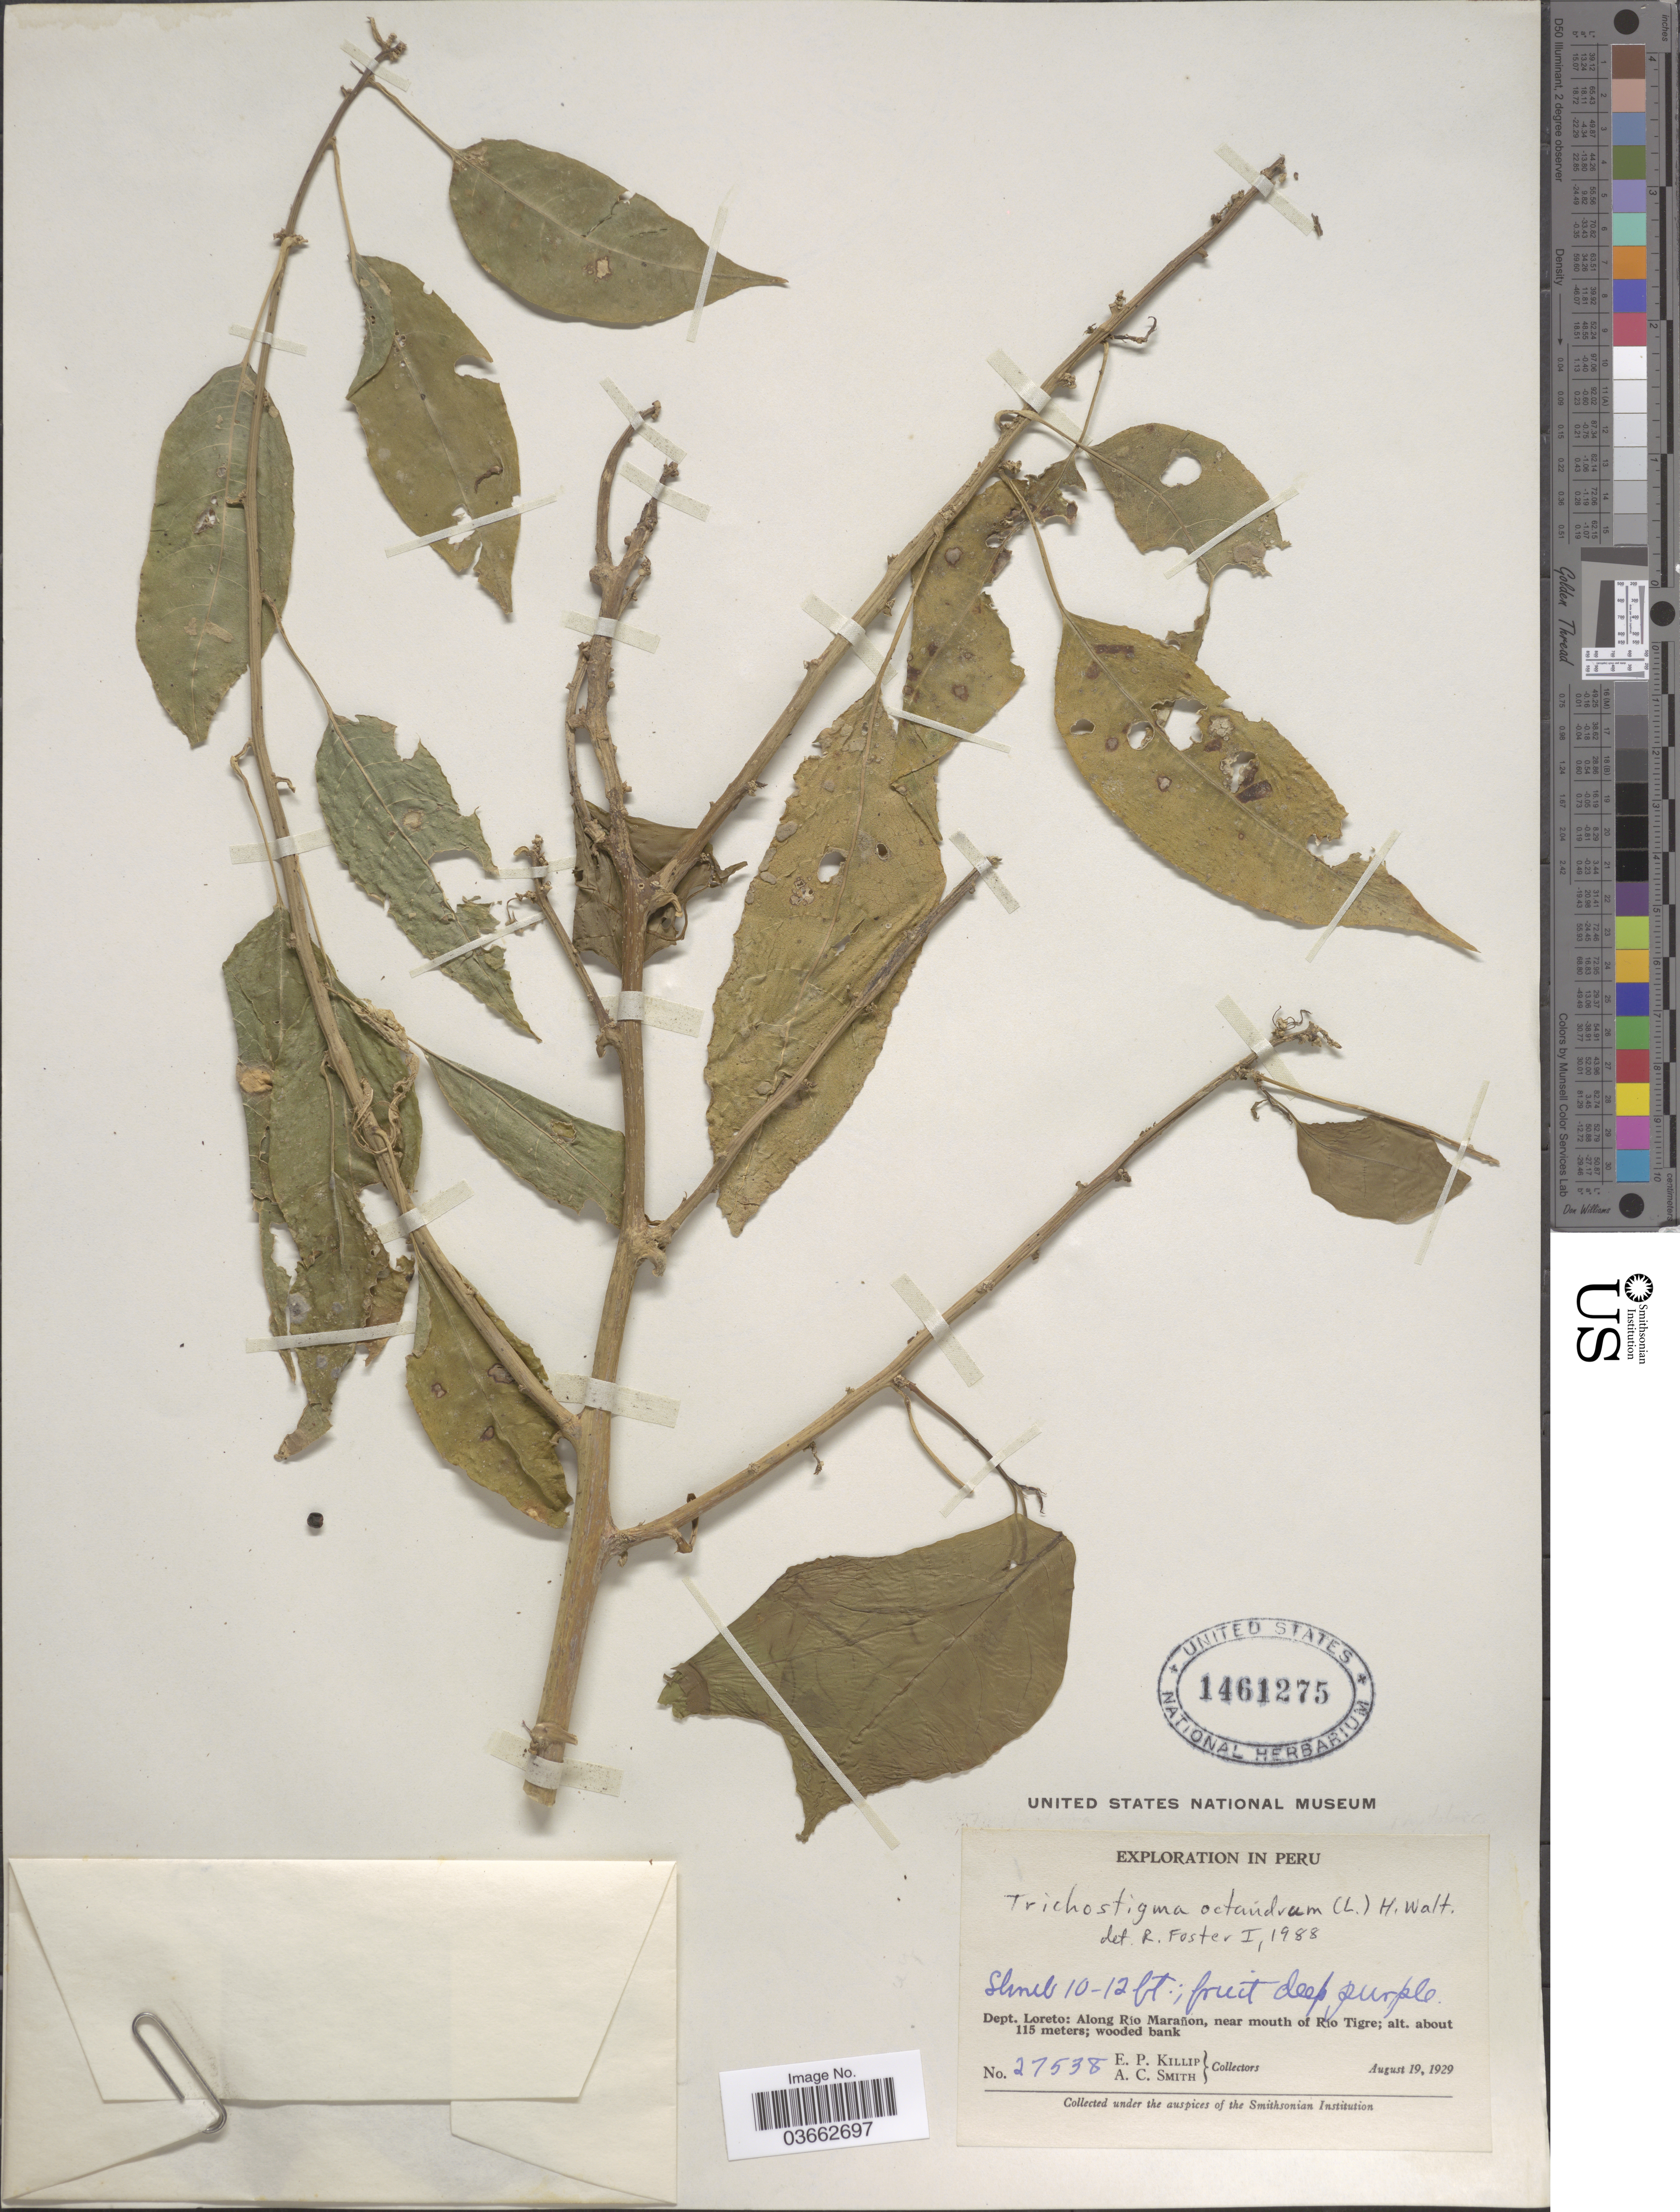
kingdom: Plantae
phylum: Tracheophyta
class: Magnoliopsida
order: Caryophyllales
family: Phytolaccaceae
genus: Trichostigma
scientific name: Trichostigma octandrum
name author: (L.) H. Walter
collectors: E. P. Killip & A. C. Smith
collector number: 27538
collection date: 1929-08-19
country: Peru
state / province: Loreto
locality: Dept. Loreto: Along Río Marañon, near mouth of Rio Tigre.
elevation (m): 115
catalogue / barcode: US 1461275